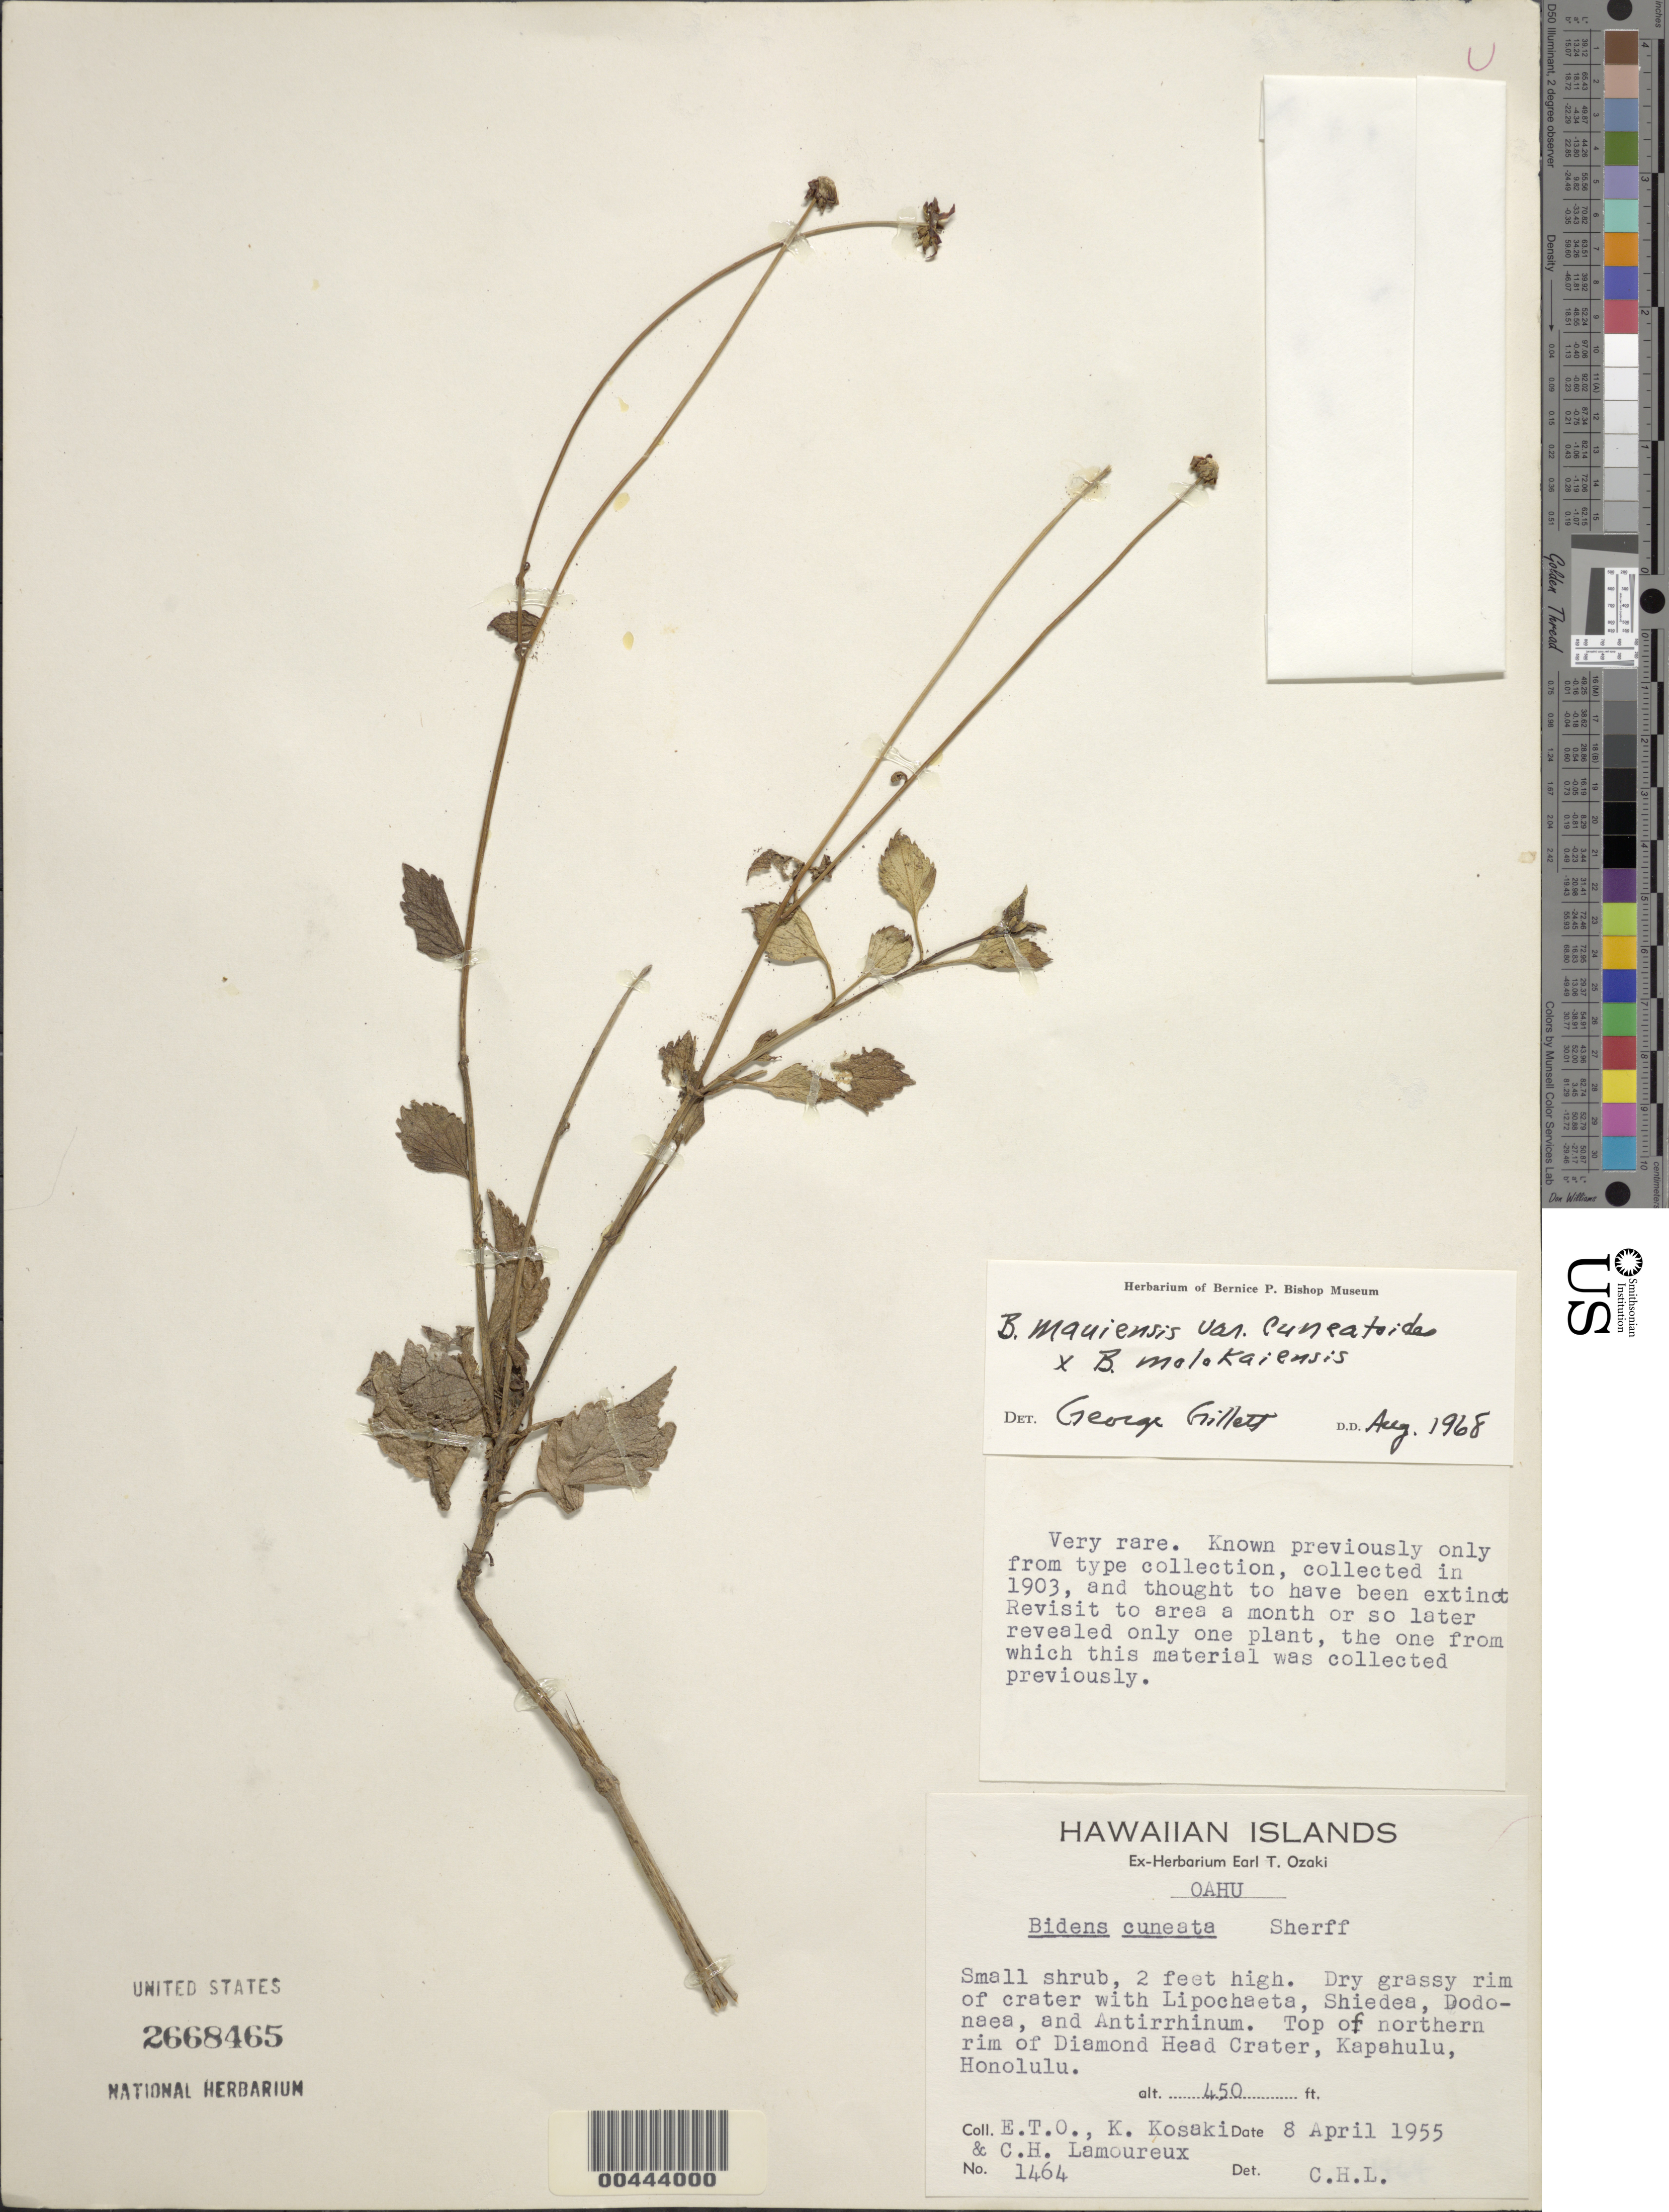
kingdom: Plantae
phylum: Tracheophyta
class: Magnoliopsida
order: Asterales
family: Asteraceae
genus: Bidens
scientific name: Bidens molokaiensis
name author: (Hillebr.) Sherff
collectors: E. Ozaki, K. Kosaki & C. H. Lamoureux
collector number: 1464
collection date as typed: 8 Apr 1955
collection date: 1955-04-08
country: United States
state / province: Hawaii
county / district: Honolulu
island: Oahu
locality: Top of northern rim of Diamond Head Crater, Kapahulu, Honolulu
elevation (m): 137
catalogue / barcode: US 2668465